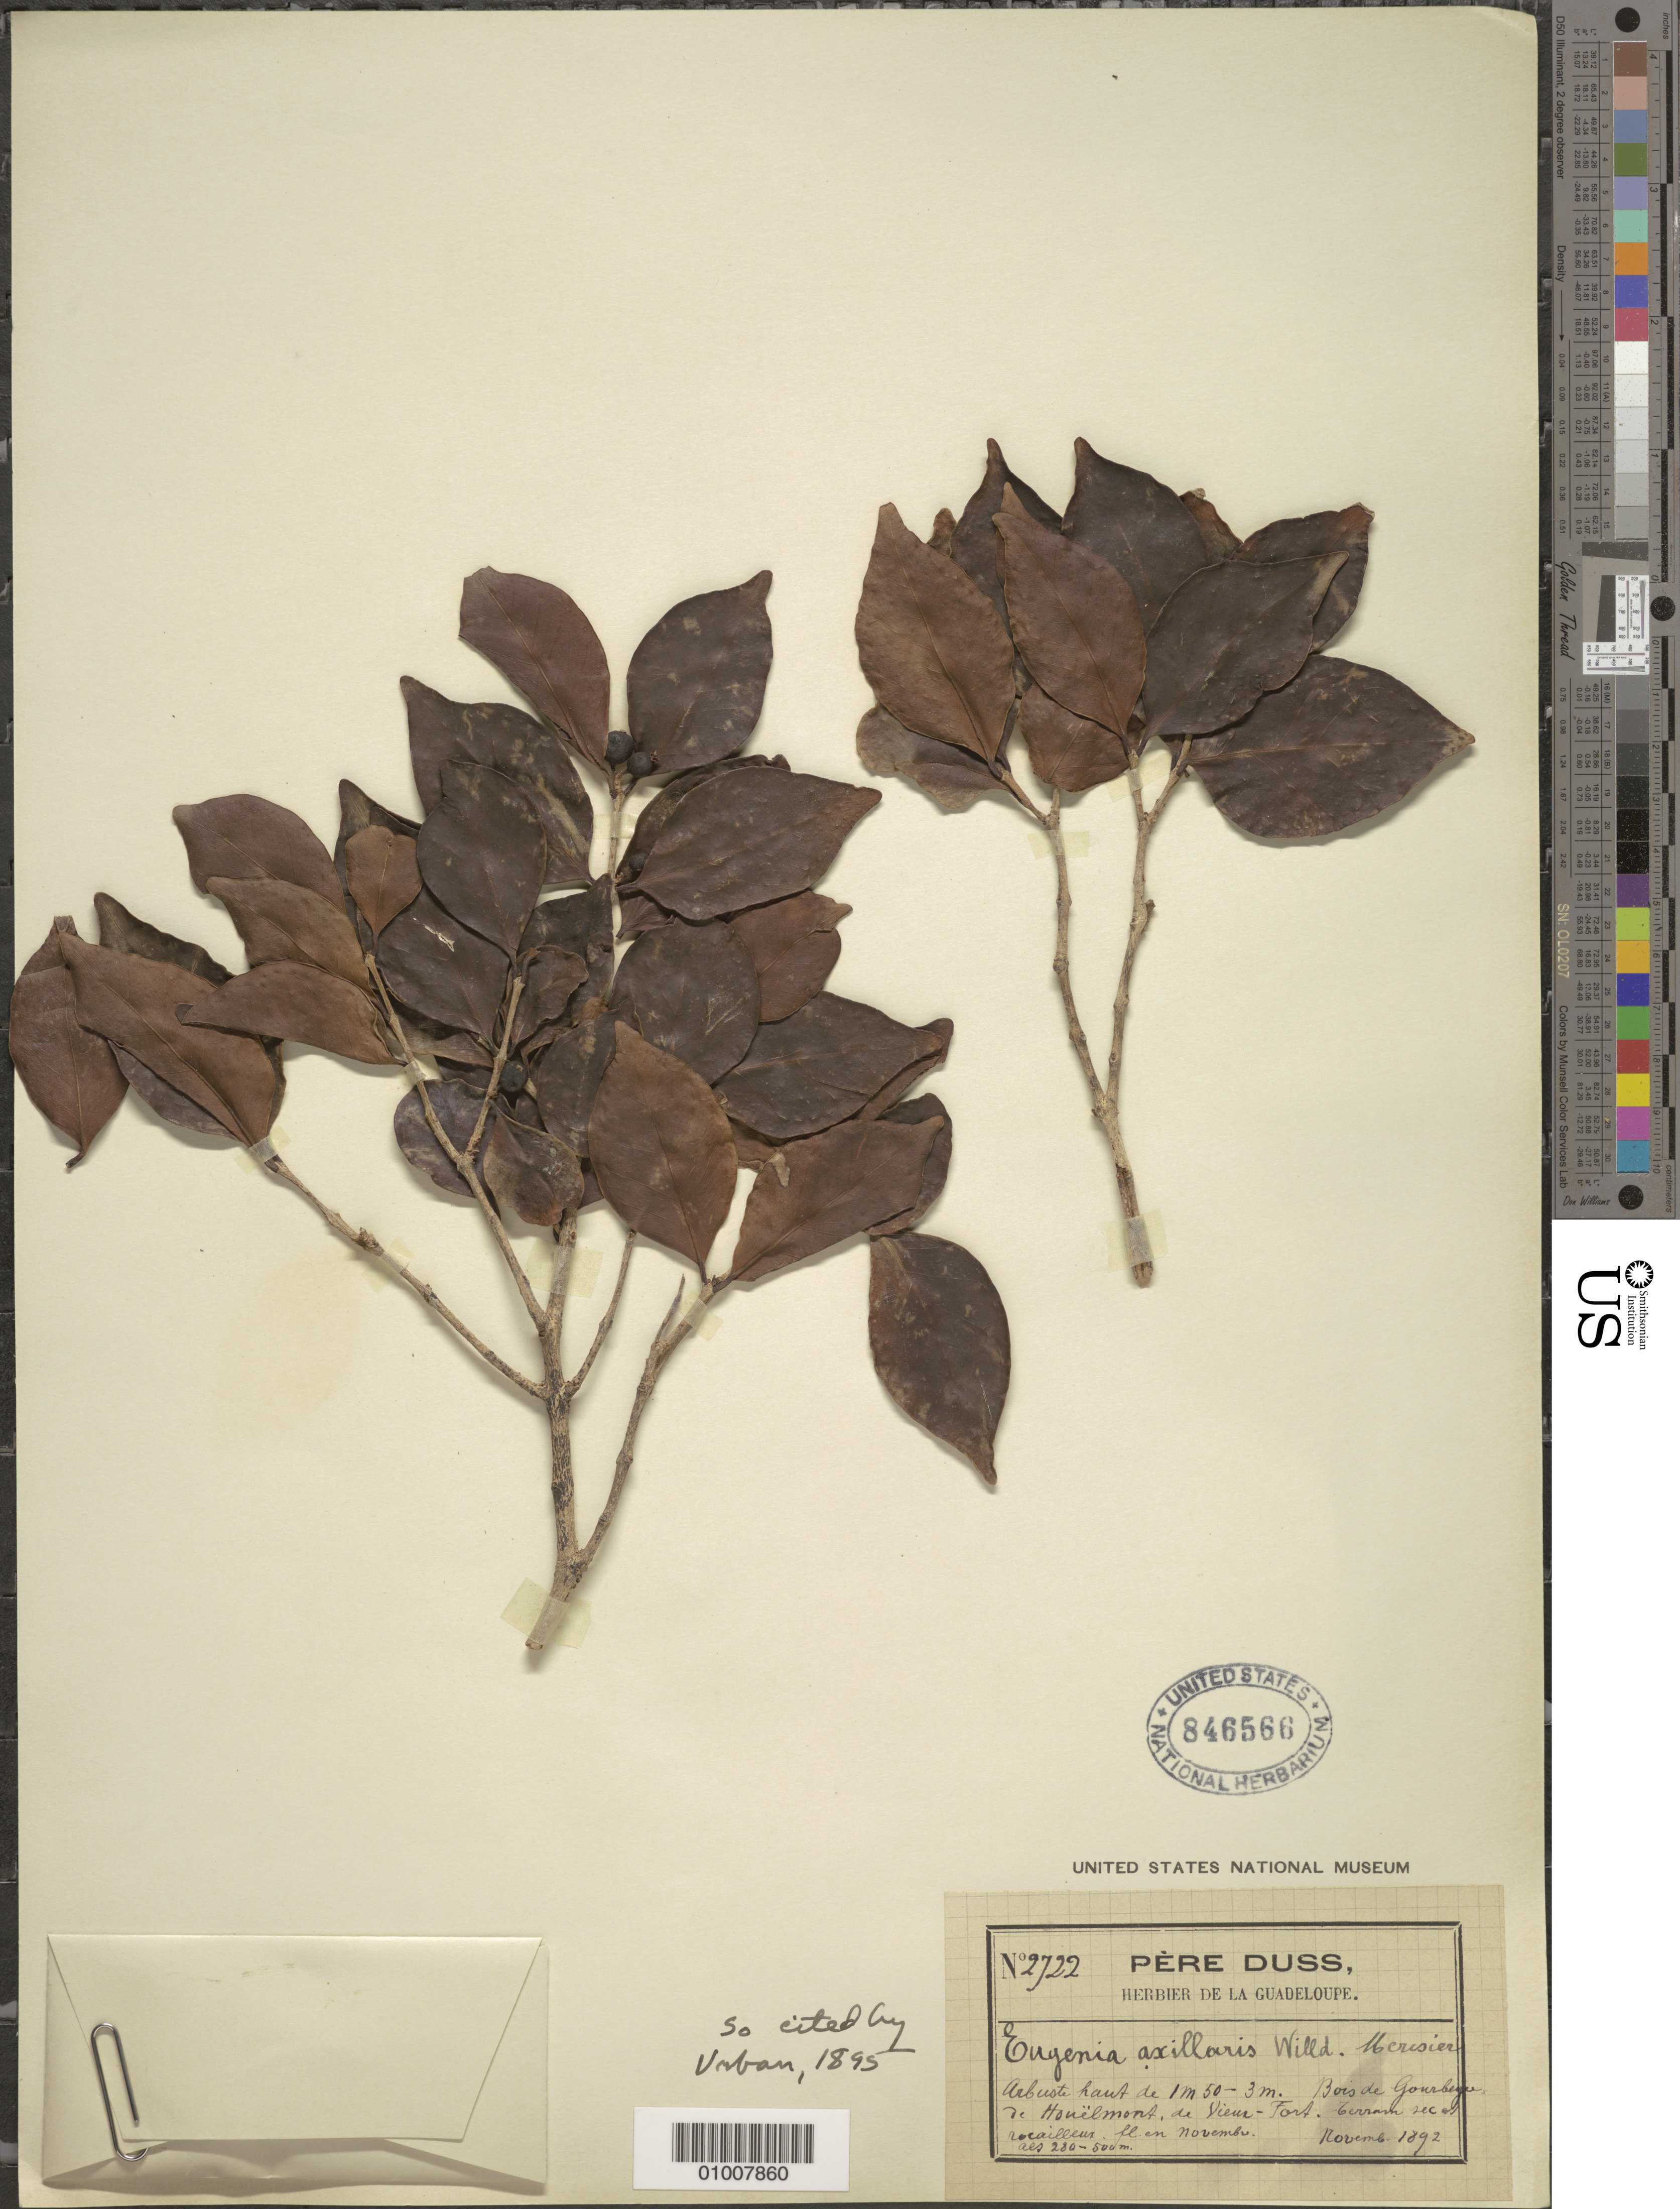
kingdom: Plantae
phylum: Tracheophyta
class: Magnoliopsida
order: Myrtales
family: Myrtaceae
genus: Eugenia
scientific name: Eugenia axillaris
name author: (Sw.) Willd.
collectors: Père Duss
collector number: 2722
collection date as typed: Nov 1892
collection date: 1892-11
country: Guadeloupe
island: Basse Terre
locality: Bois de Gourbeyre, de Houelmont, de Vieux-Fort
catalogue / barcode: US 846566